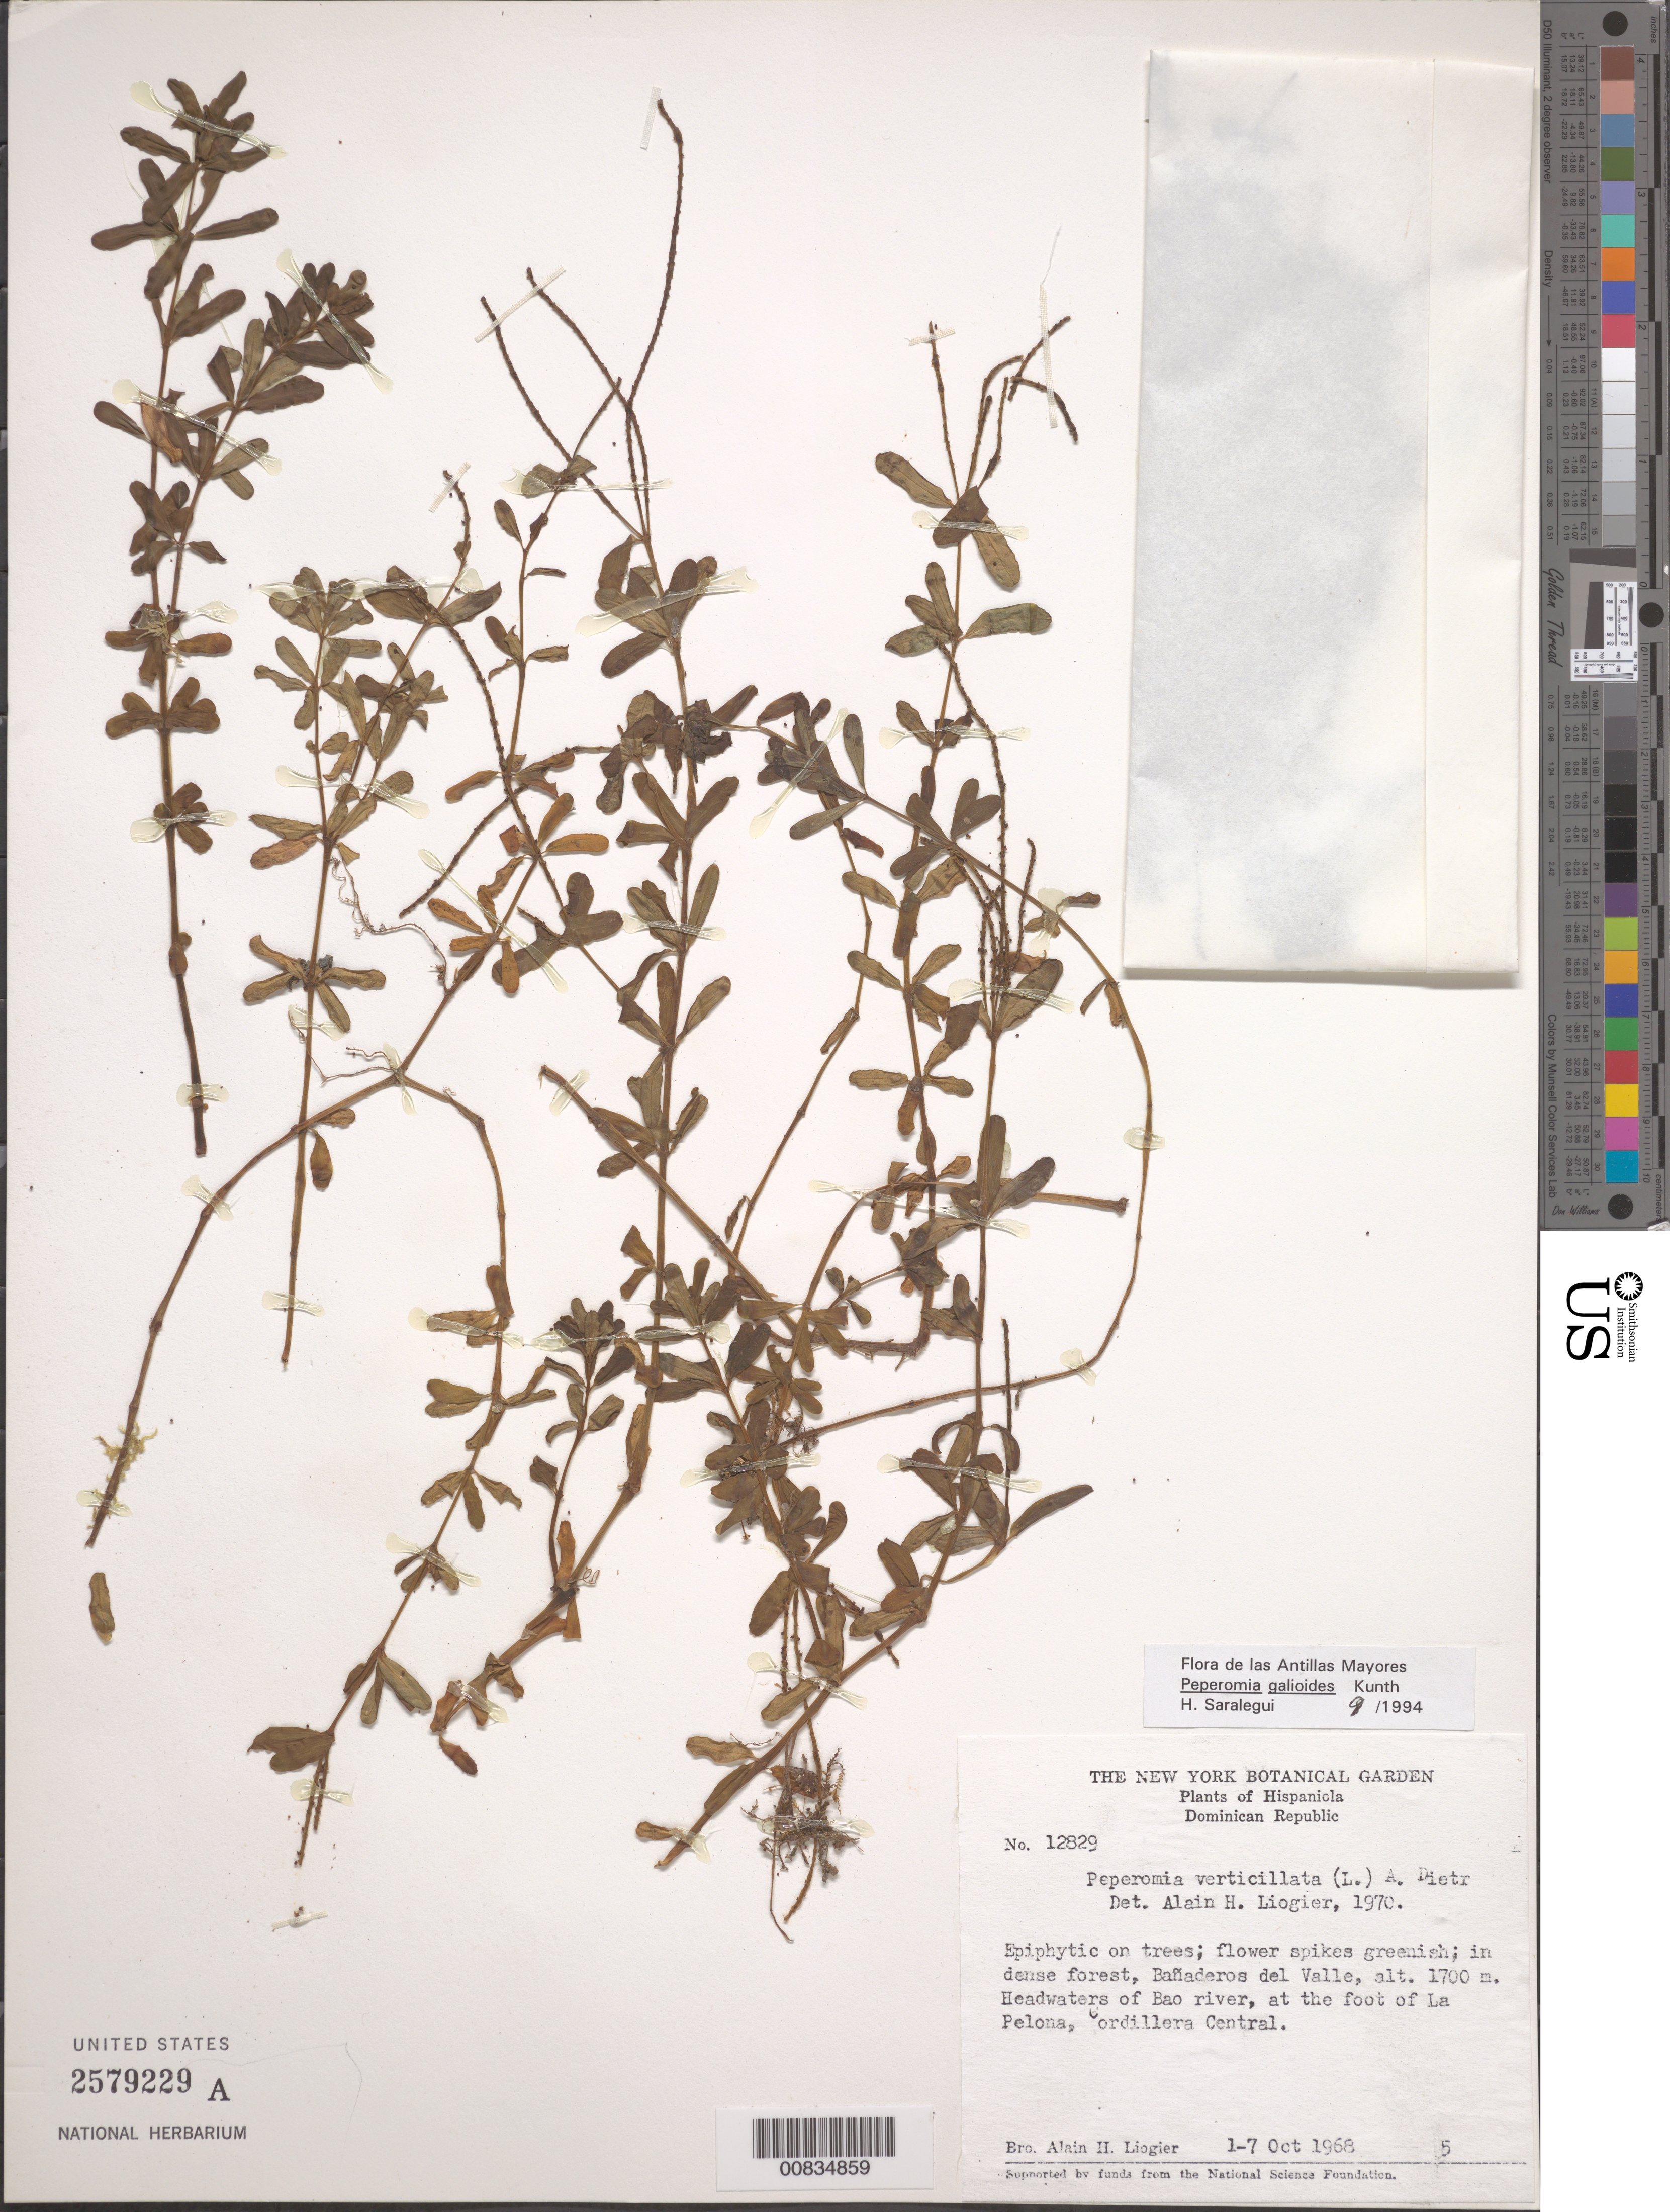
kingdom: Plantae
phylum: Tracheophyta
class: Magnoliopsida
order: Piperales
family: Piperaceae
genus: Peperomia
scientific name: Peperomia galioides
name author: Kunth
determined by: Saralegui Boza, H., (HAJB), Jardin Botanico Nacional (Habana)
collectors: A. H. Liogier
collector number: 12829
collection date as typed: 01 Oct 1968 to 07 Oct 1968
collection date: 1968-10-01/1968-10-07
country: Dominican Republic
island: Hispaniola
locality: Bañaderos del Valle. Headwaters of Bao river, at the foot of La Pelona, Cordillera Central.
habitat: On trees in dense forest.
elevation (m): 1700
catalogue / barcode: US 2579229A